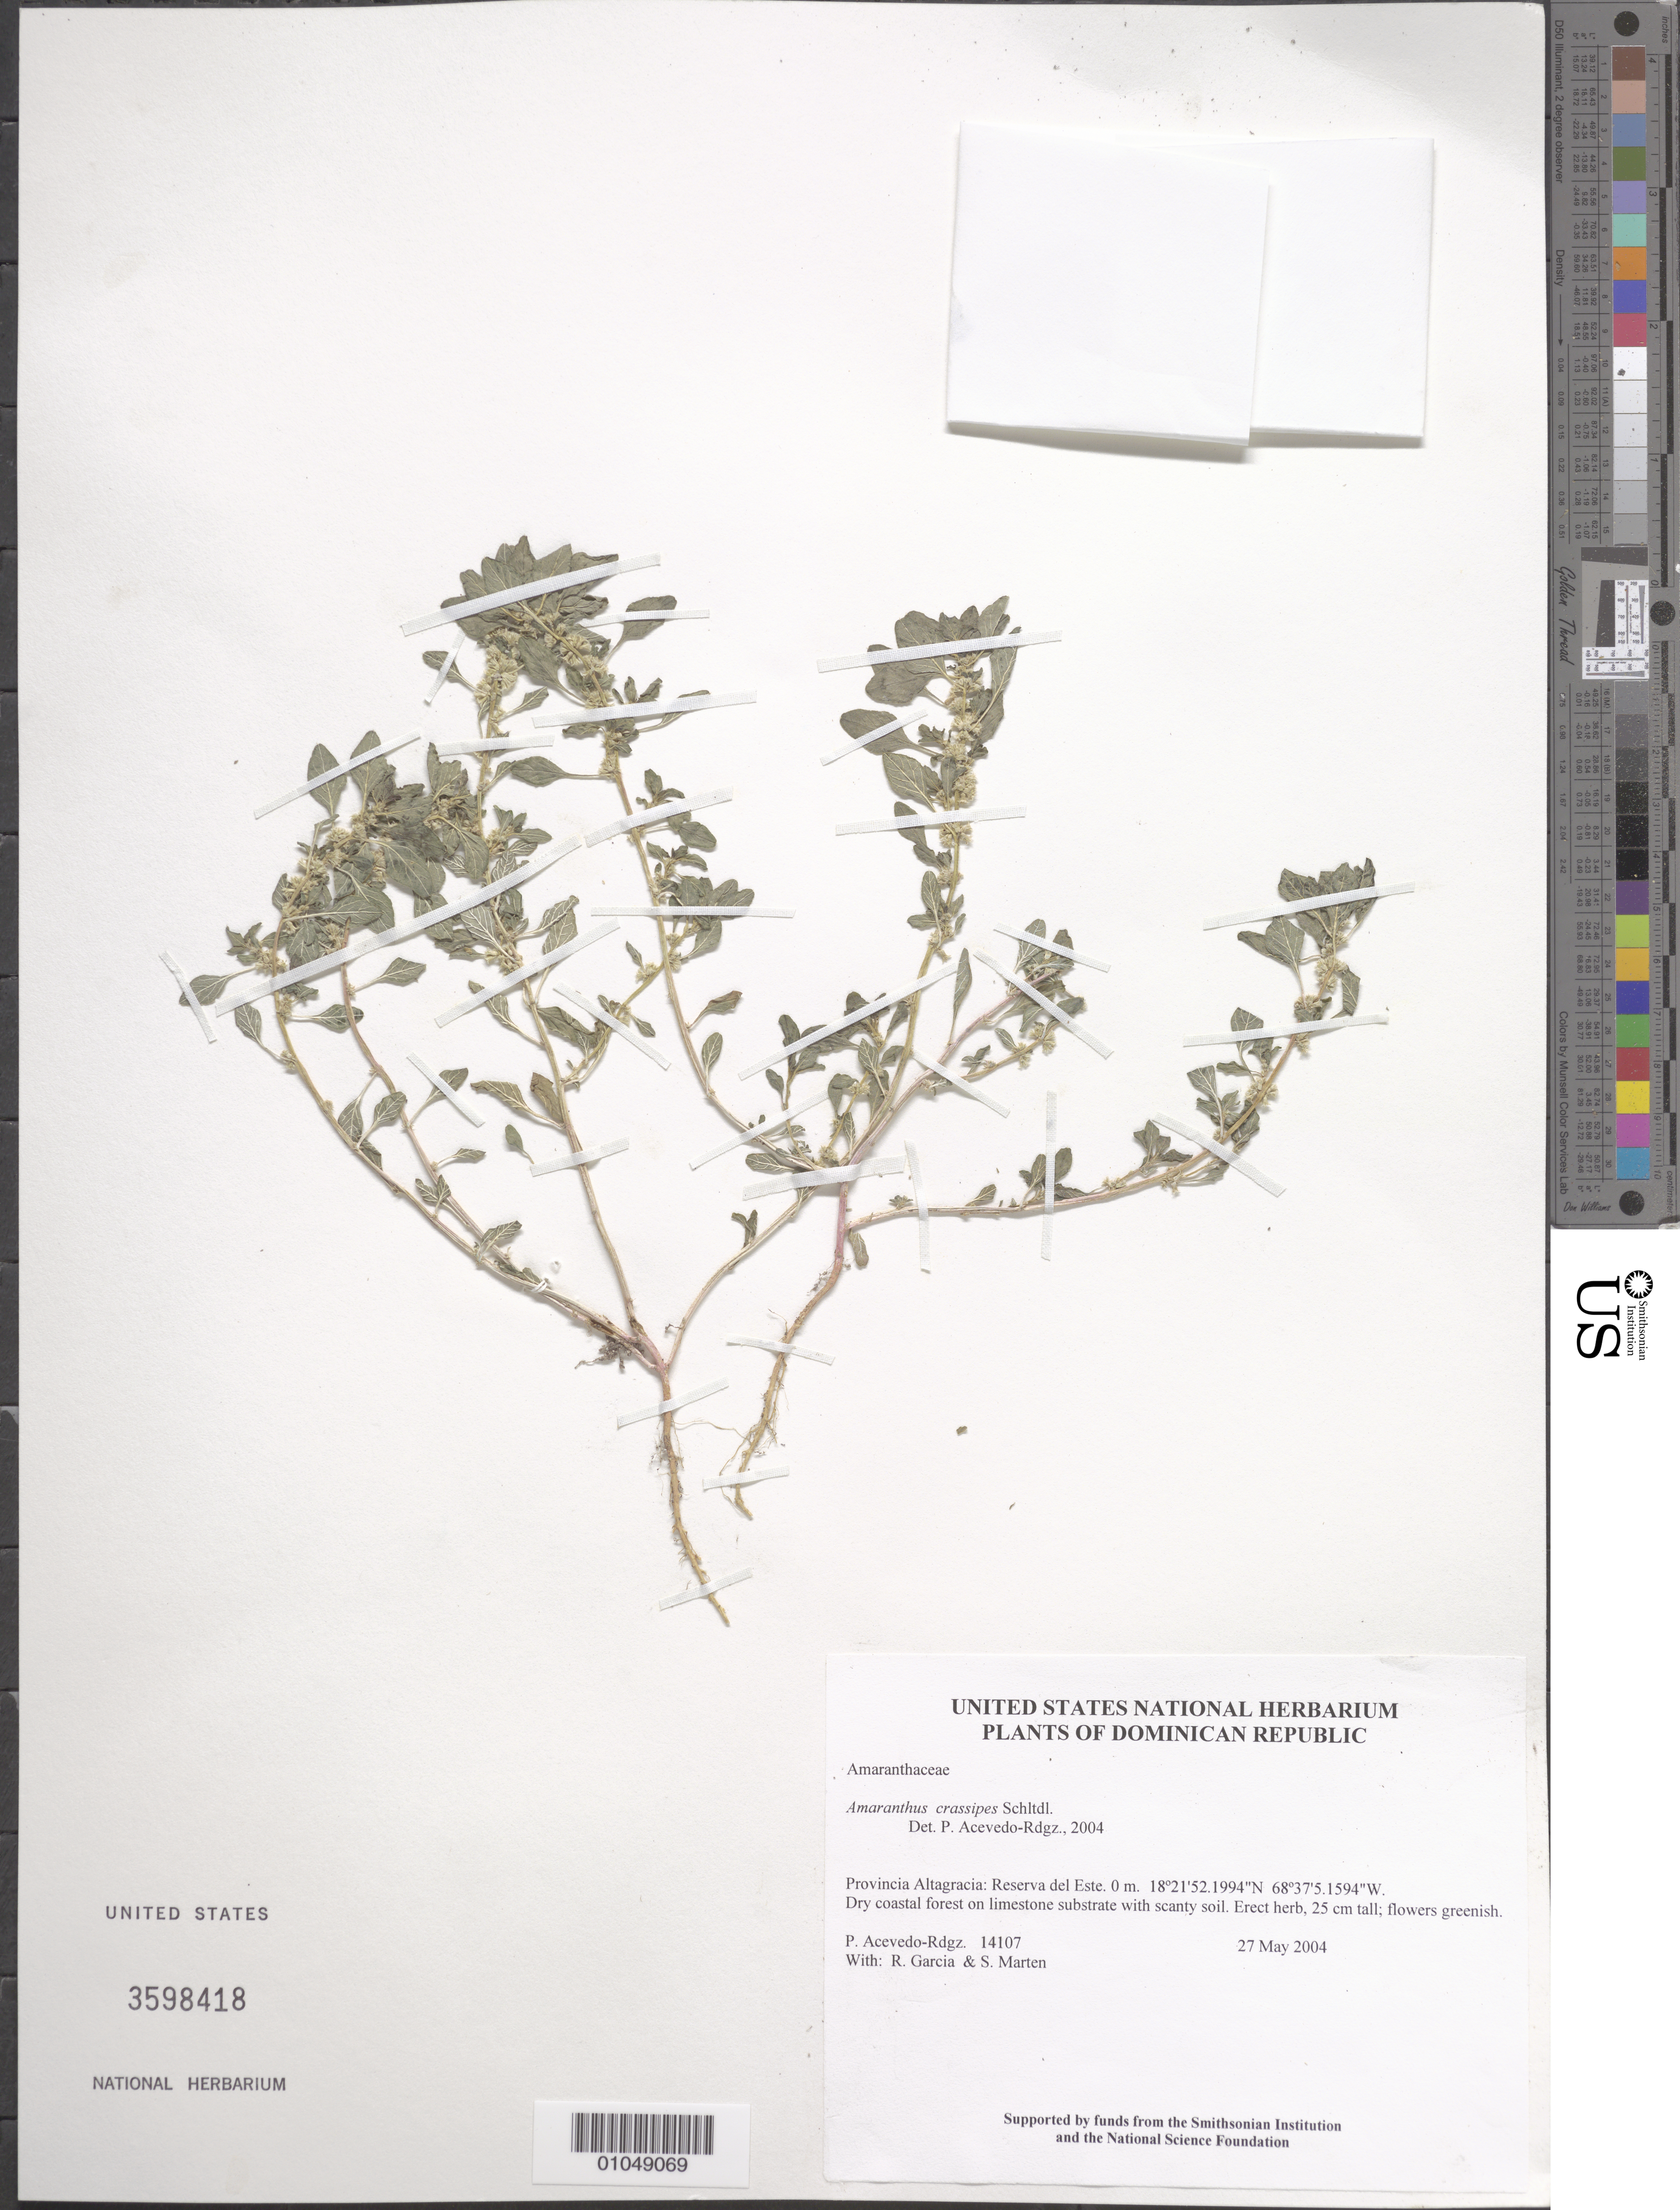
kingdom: Plantae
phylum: Tracheophyta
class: Magnoliopsida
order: Caryophyllales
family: Amaranthaceae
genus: Amaranthus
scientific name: Amaranthus crassipes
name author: Schltdl.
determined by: Acevedo-Rodríguez, P., (BOT), Smithsonian Institution - National Museum of Natural History (UNITED STATES)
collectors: P. Acevedo-Rodr., R. G. García & S. Marten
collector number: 14107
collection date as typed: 27 May 2004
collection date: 2004-05-27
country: Dominican Republic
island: Hispaniola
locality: Provincia Altagracia: Reserva del Este.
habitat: Dry coastal forest on limestone substrate with scanty soil.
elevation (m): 0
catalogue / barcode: US 3598418